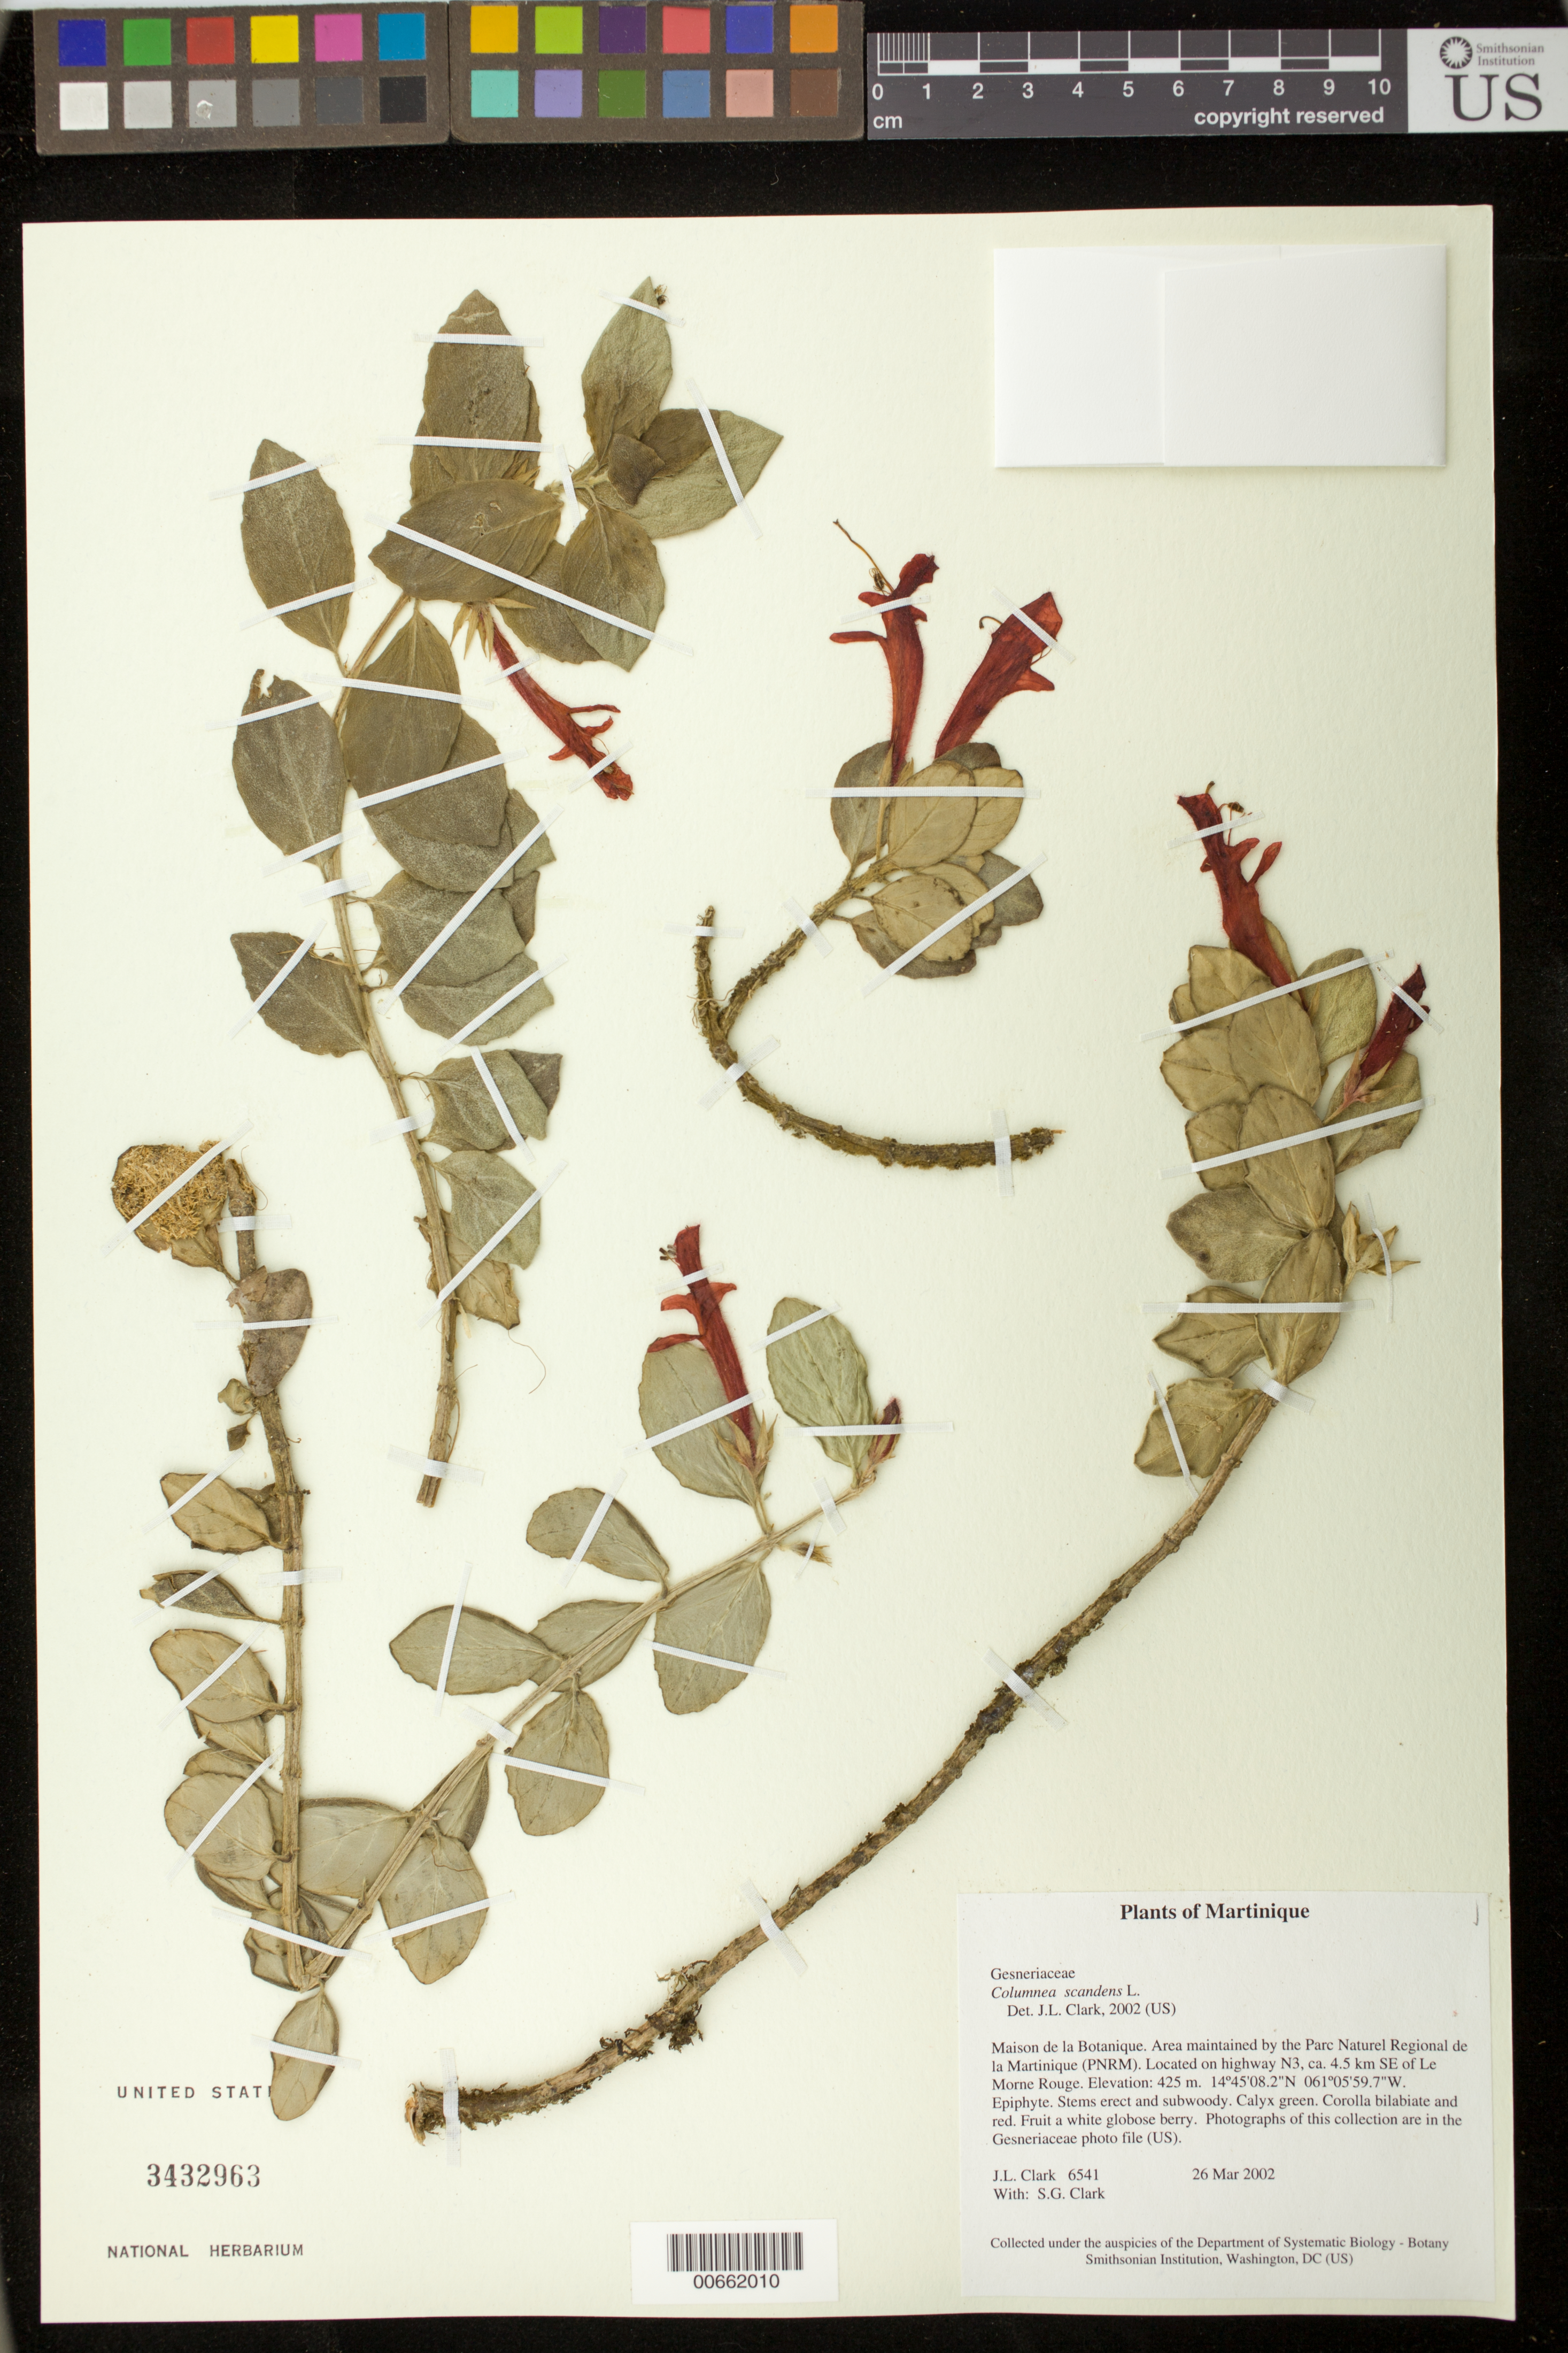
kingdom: Plantae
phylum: Tracheophyta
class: Magnoliopsida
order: Lamiales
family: Gesneriaceae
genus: Columnea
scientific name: Columnea scandens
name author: L.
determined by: Clark, J. L., (SEL), The Marie Selby Botanical Garden (UNITED STATES)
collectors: J. L. Clark & S. G. Clark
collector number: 6541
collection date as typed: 26 Mar 2002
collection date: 2002-03-26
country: Martinique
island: Martinique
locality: Maison de la Botanique. Area maintained by the Parc Naturel Regional de la Martinique (PNRM). Located on highway N3, ca. 4.5 km SE of Le Morne Rouge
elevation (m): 425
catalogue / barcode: US 3432963